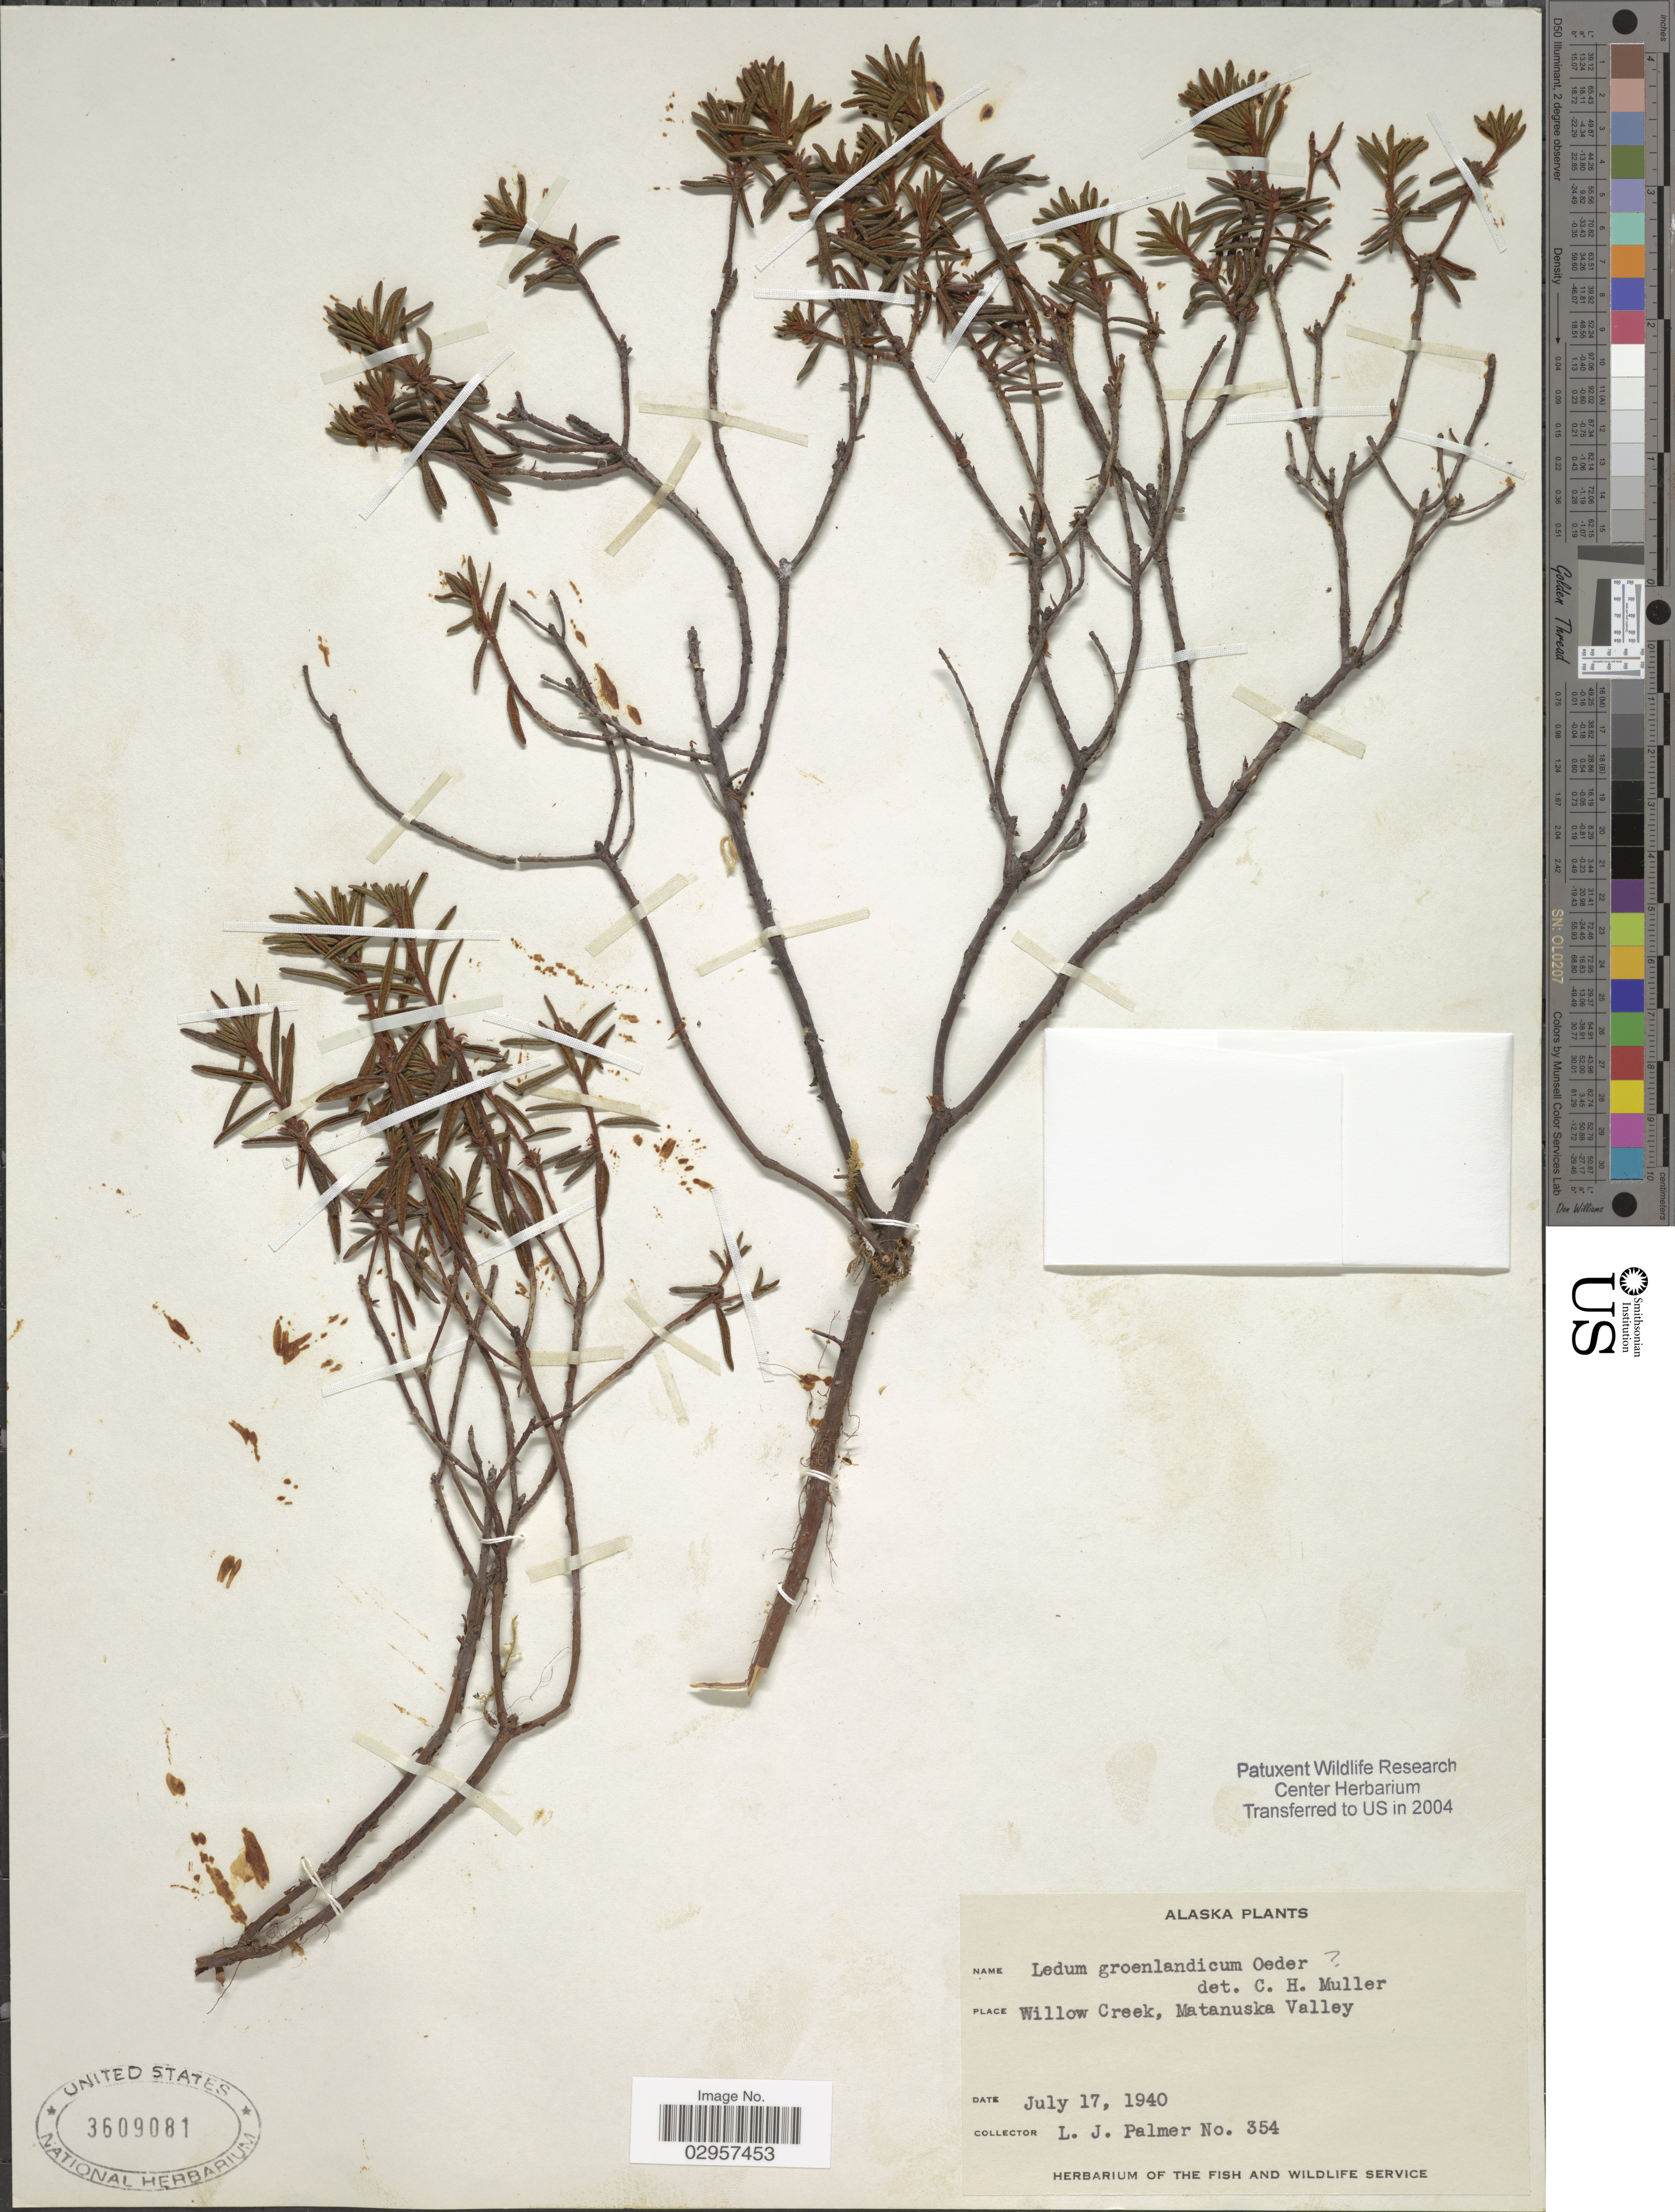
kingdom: Plantae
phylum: Tracheophyta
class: Magnoliopsida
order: Ericales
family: Ericaceae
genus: Ledum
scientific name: Ledum groenlandicum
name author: Oeder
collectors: L. J. Palmer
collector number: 354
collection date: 1940-07-17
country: United States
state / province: Alaska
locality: Willow Creek, Matanuska Valley.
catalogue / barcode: US 3609081